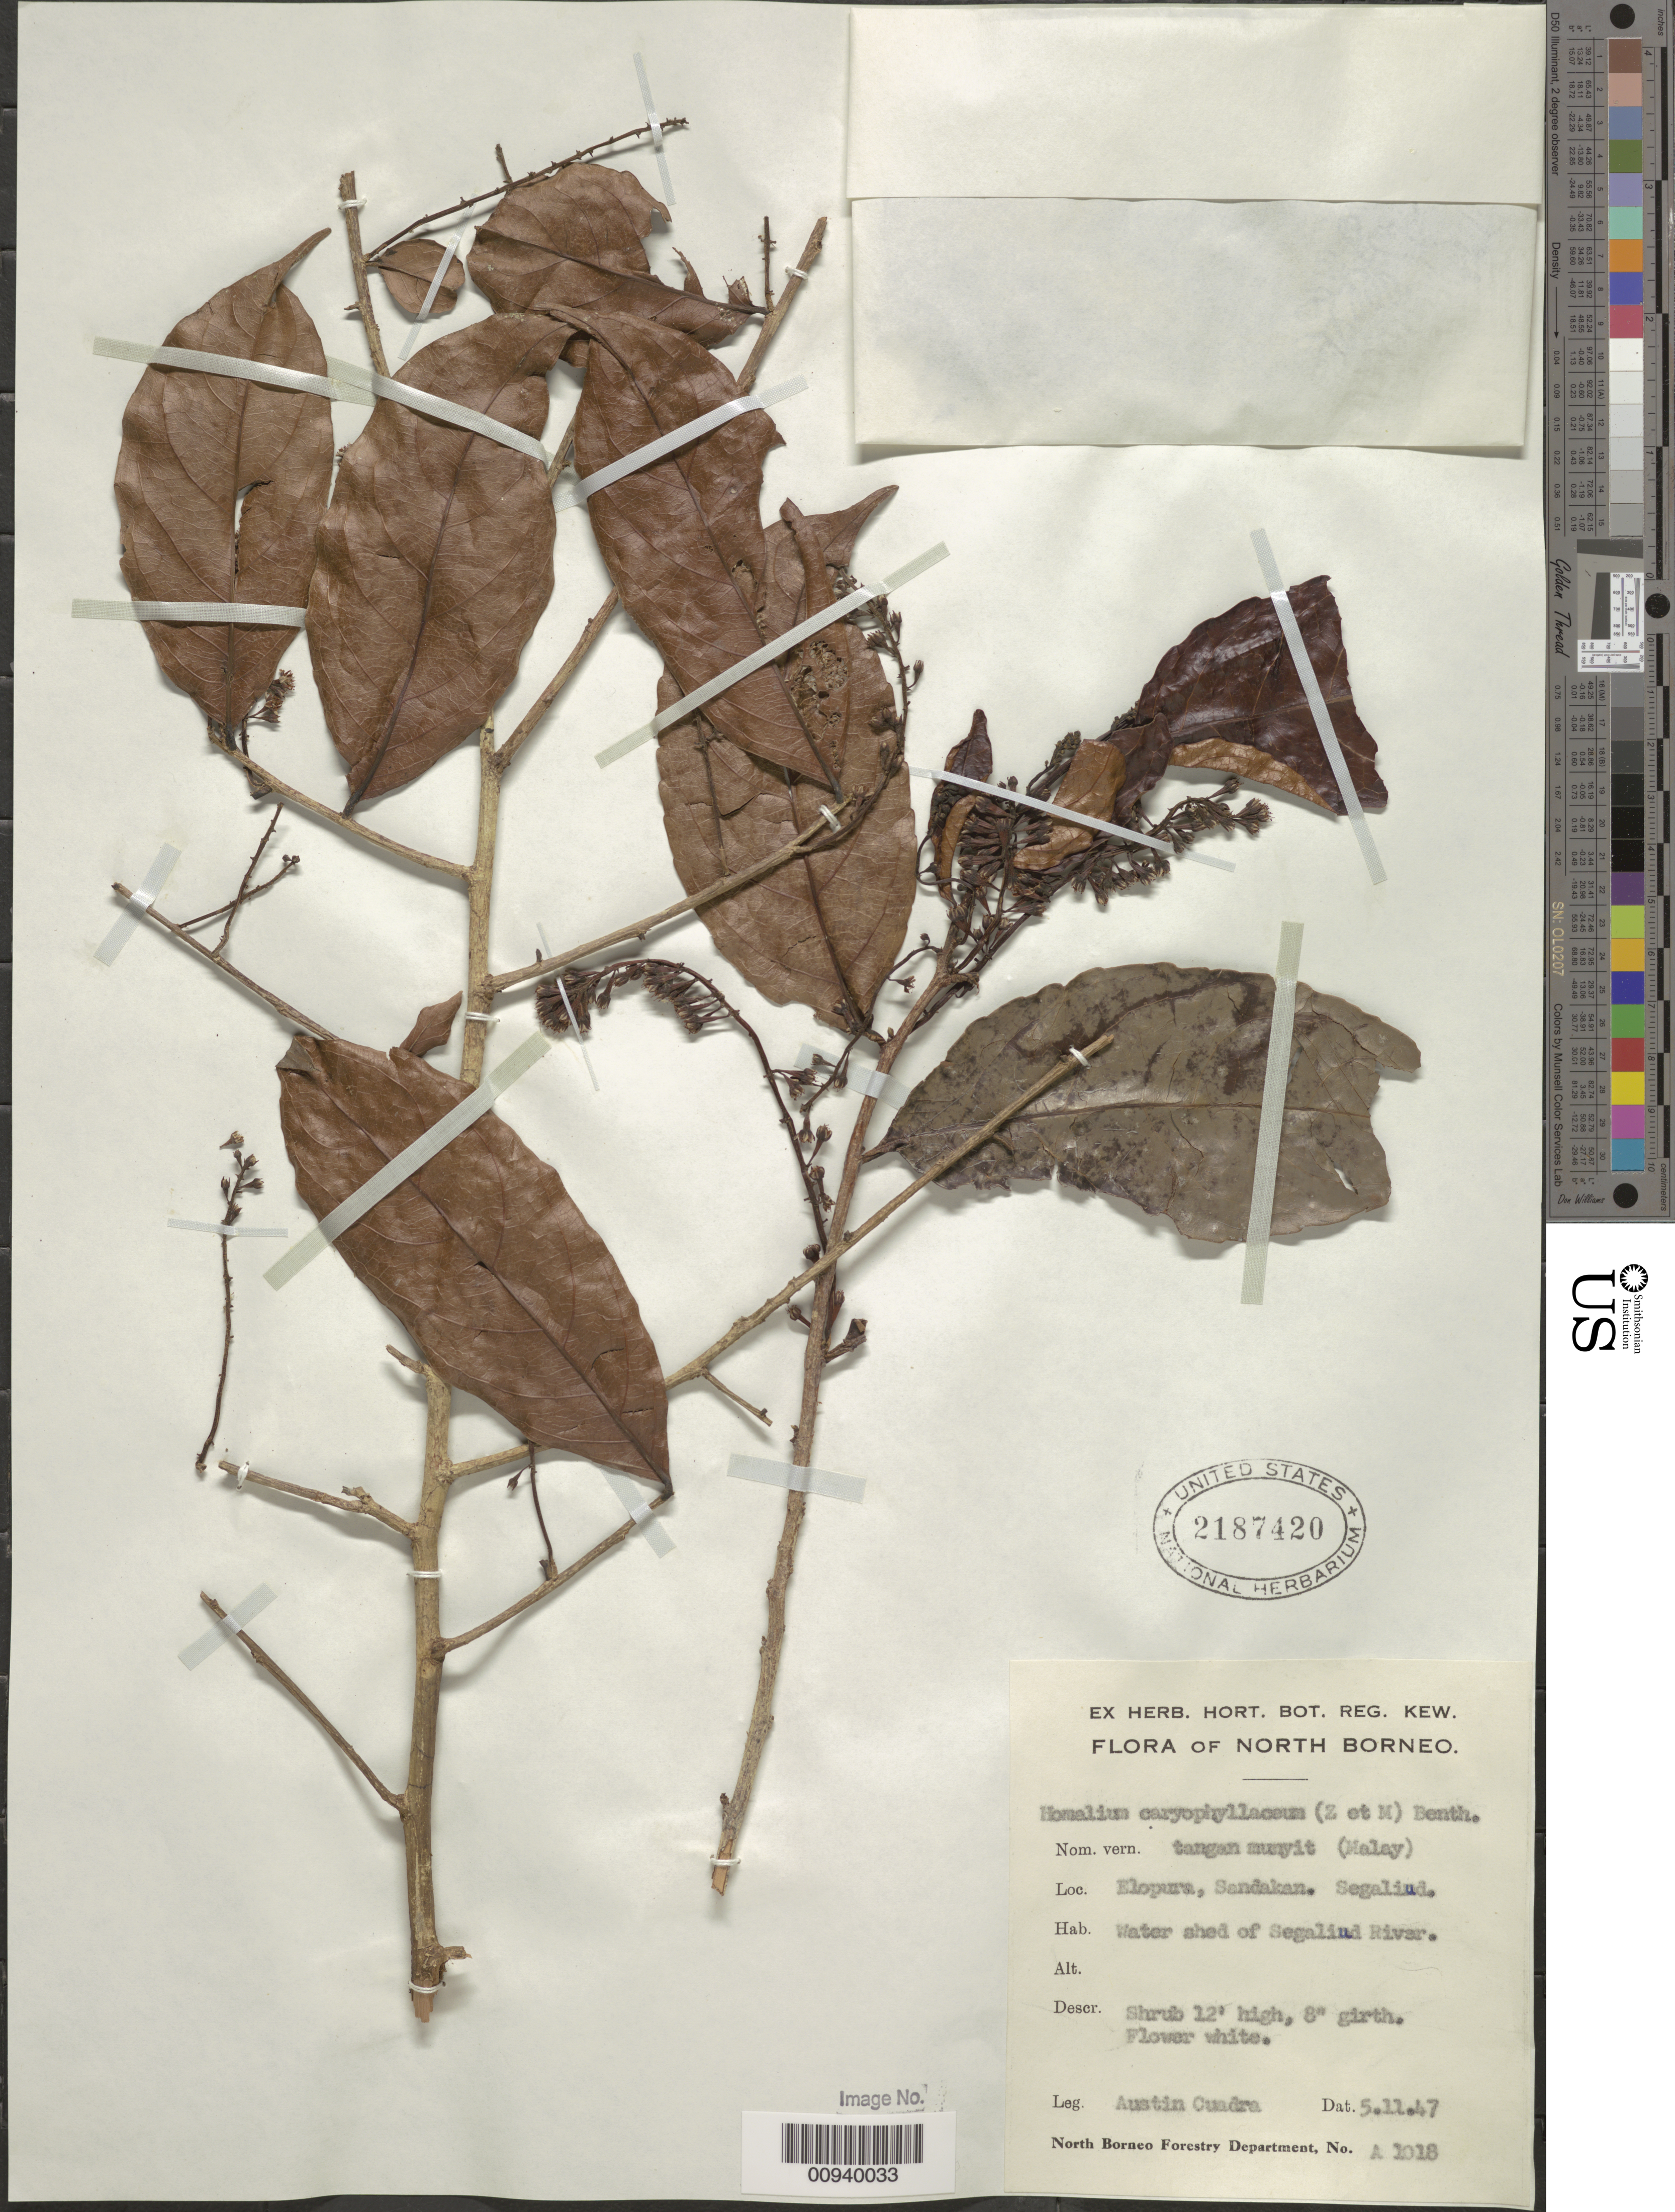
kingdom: Plantae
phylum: Tracheophyta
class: Magnoliopsida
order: Malpighiales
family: Salicaceae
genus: Homalium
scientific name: Homalium caryophyllaceum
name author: Benth.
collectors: A. Cuadra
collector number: A 1018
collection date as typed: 05 Nov 1947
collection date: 1947-11-05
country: Malaysia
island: Borneo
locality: Elopura Sandakan, Segaliud, watershed of Segaliud River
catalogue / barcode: US 2187742